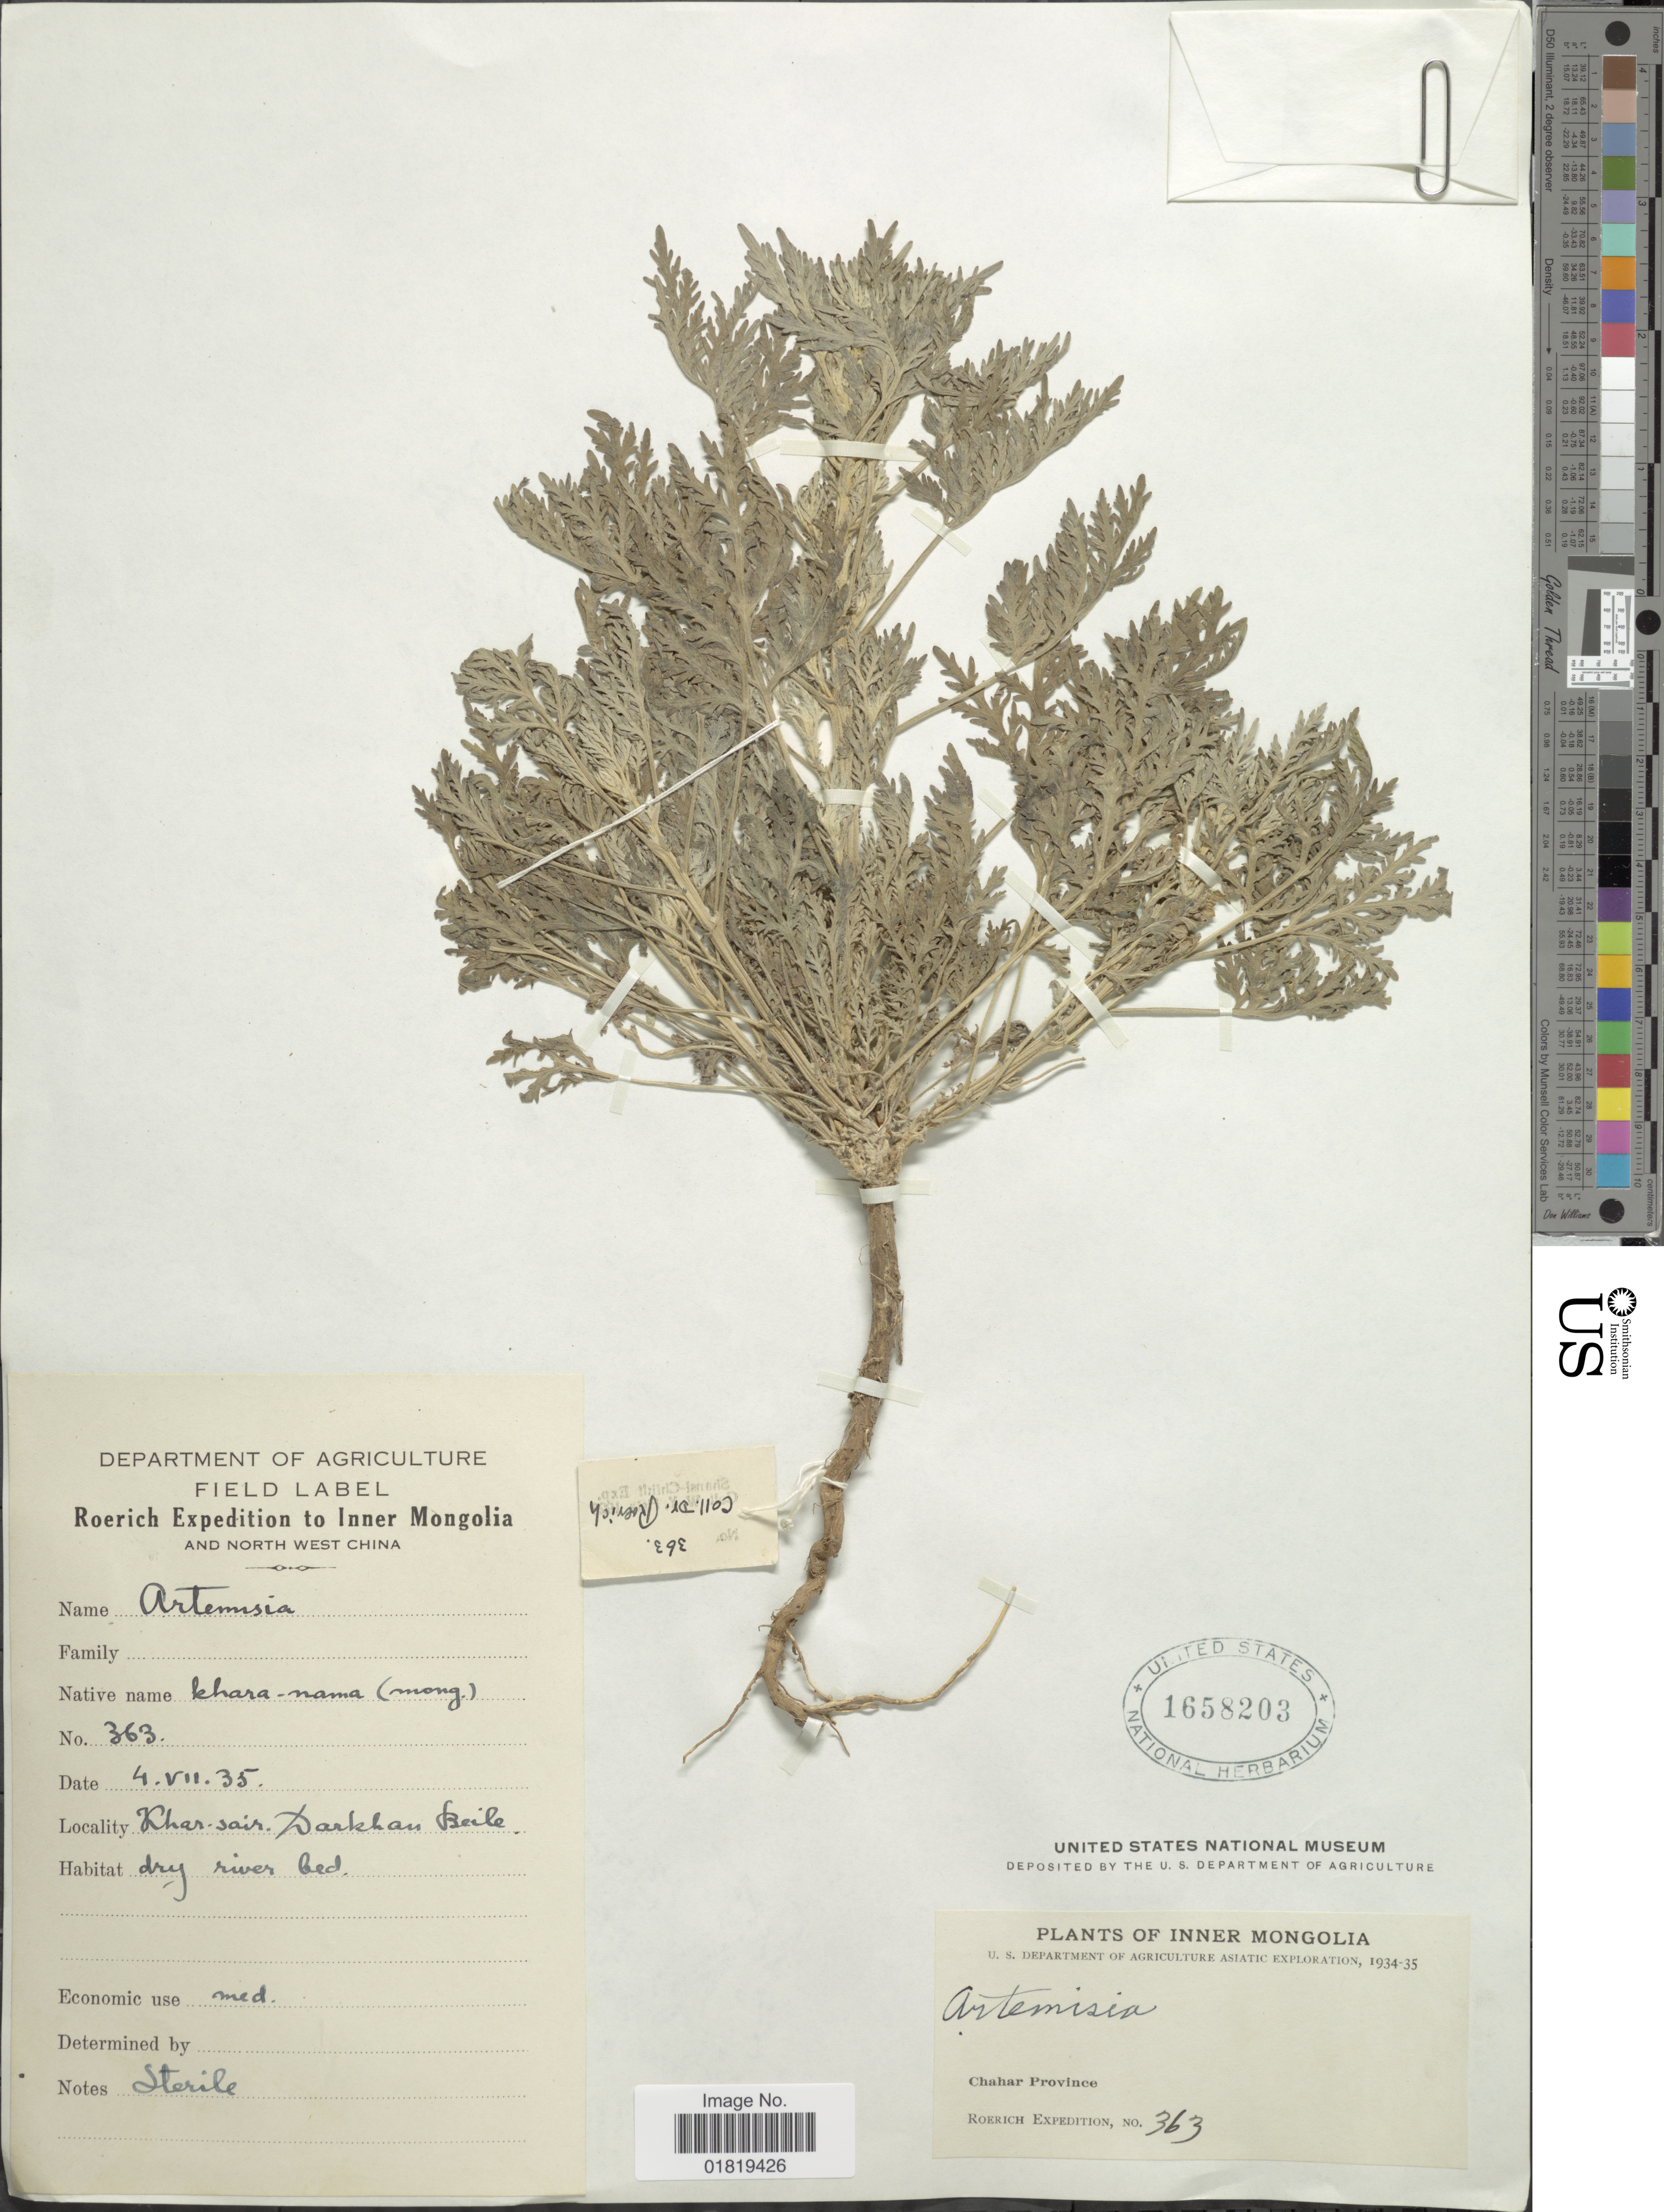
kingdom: Plantae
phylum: Tracheophyta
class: Magnoliopsida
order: Asterales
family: Asteraceae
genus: Artemisia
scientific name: Artemisia sp.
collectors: E. E. Maire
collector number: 363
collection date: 1935-07-04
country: China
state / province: Nei Monggol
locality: North West China, Kar-sair, Darkhan Beile, Chahar Province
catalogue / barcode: US 1658203